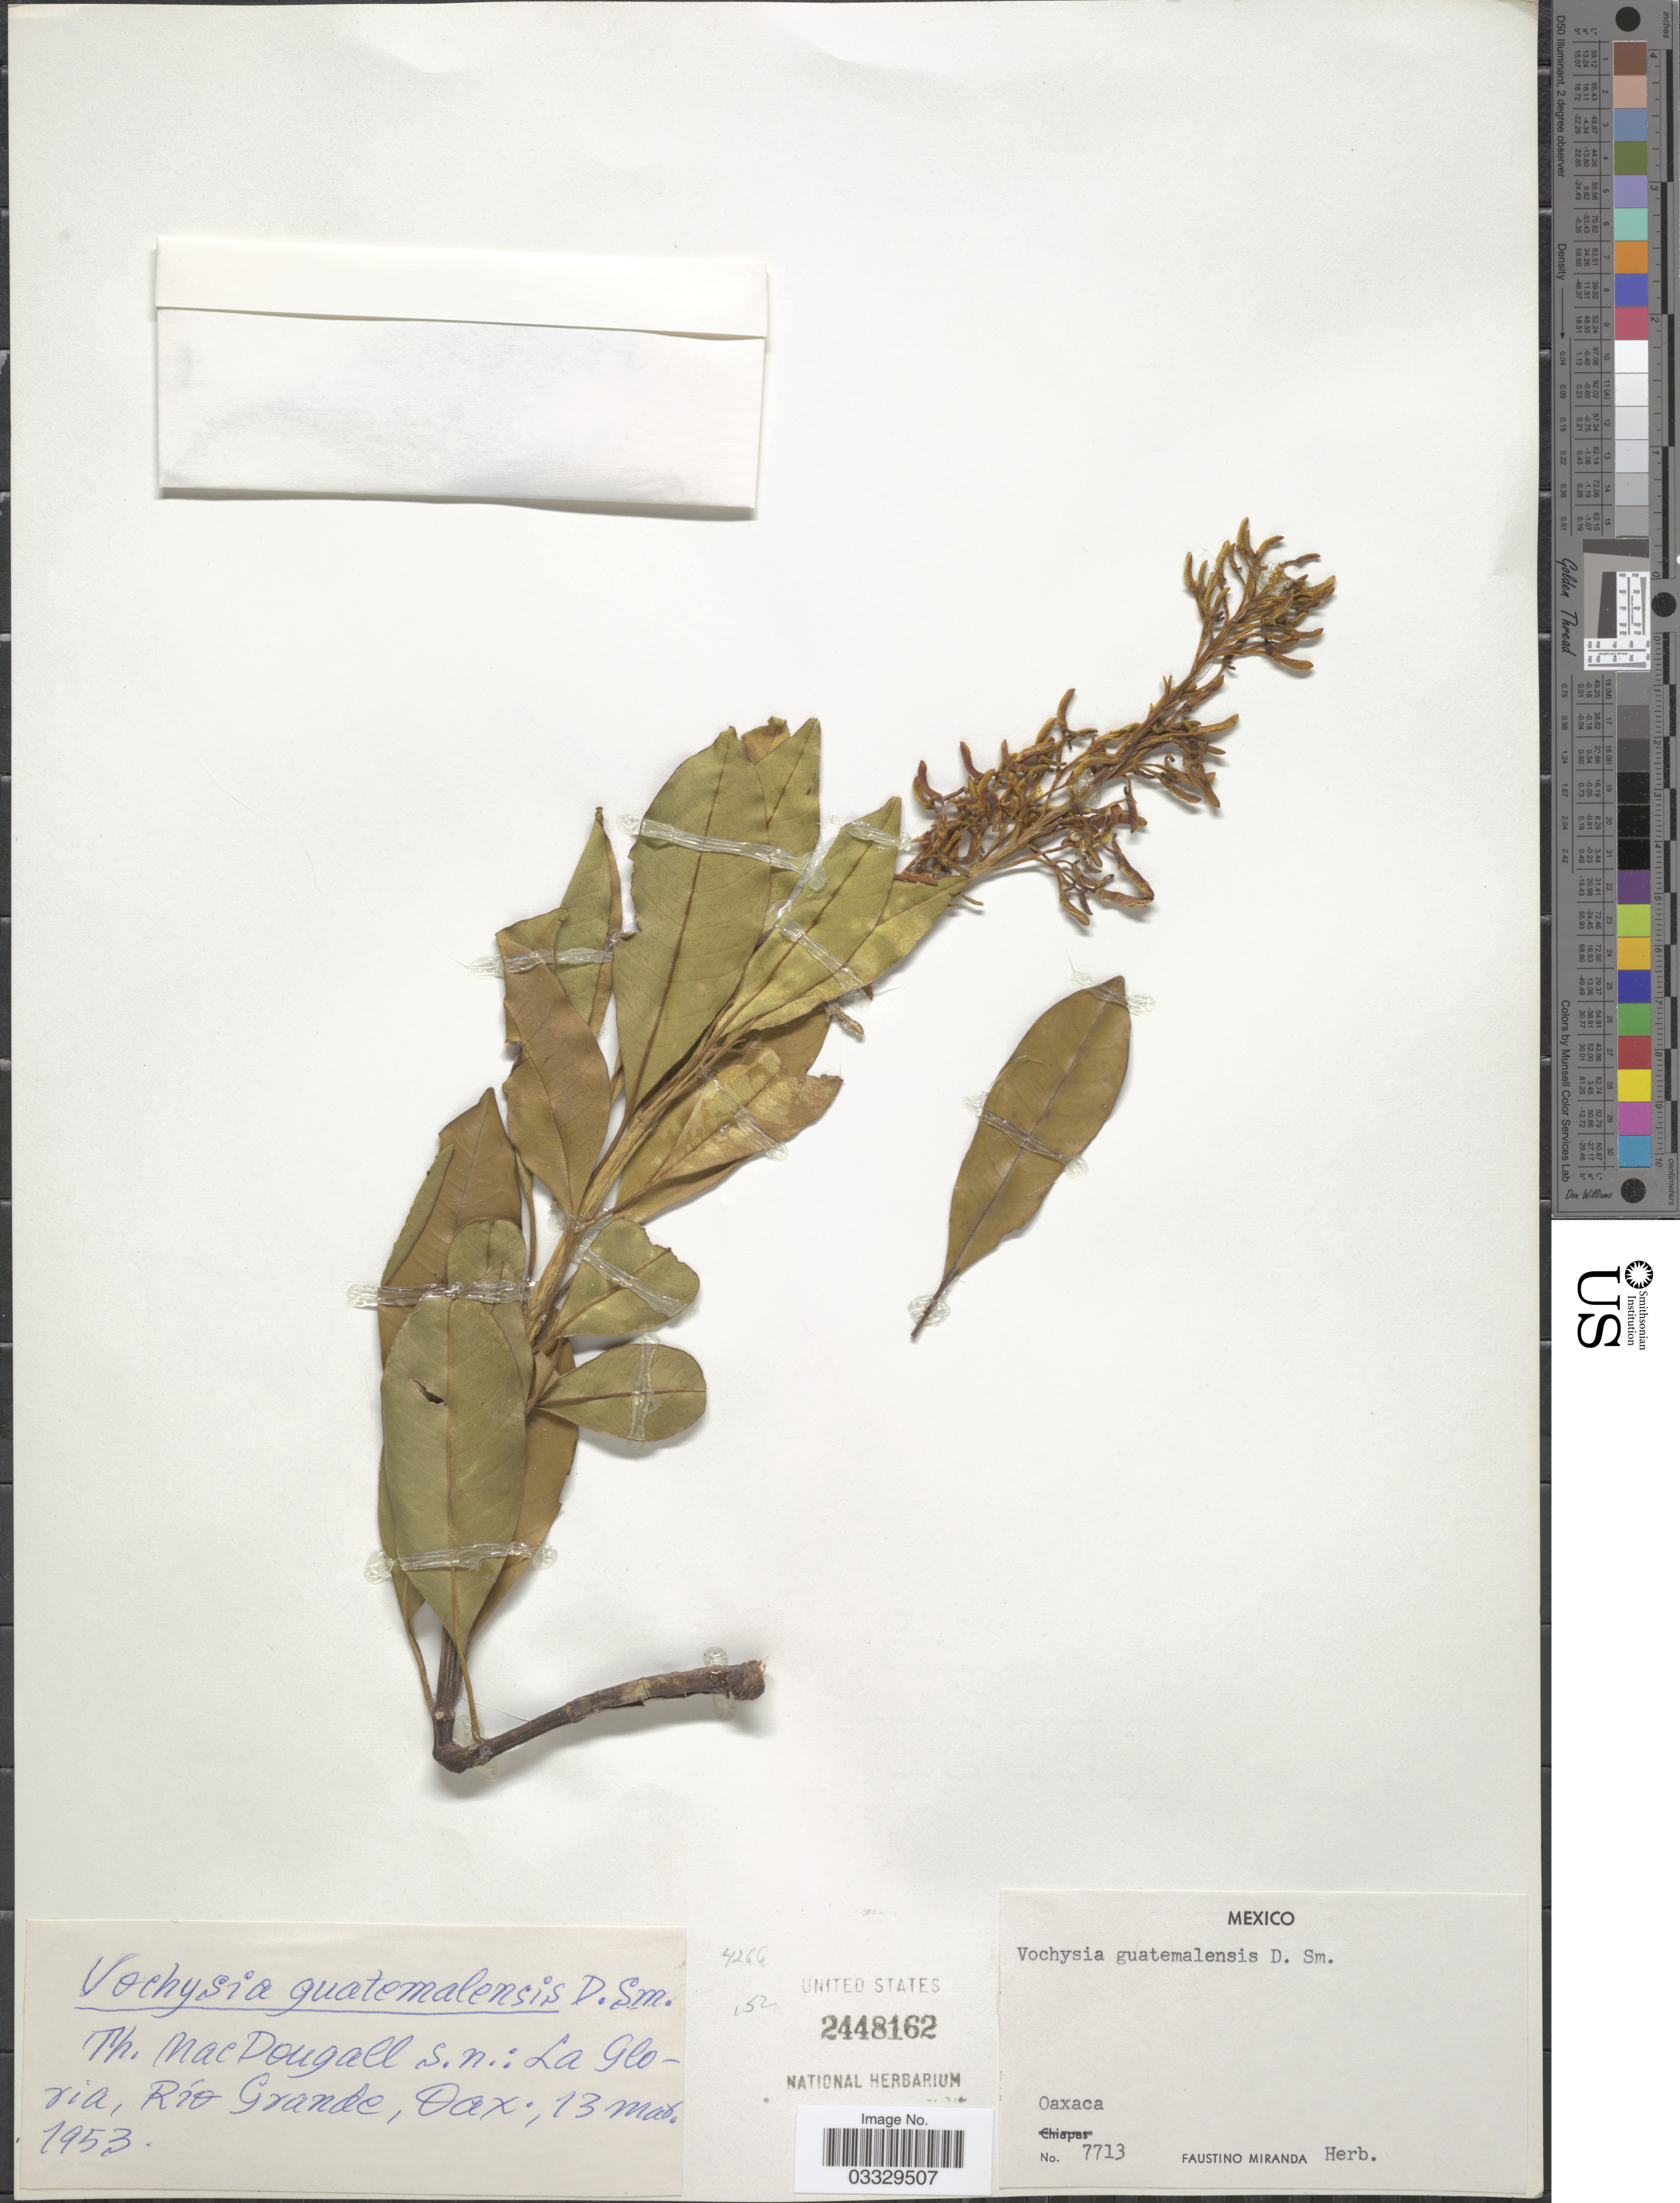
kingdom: Plantae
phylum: Tracheophyta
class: Magnoliopsida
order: Myrtales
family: Vochysiaceae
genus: Vochysia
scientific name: Vochysia guatemalensis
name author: Donn. Sm.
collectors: O. Enriquez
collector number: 7713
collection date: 1953-03-13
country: Mexico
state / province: Oaxaca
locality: Th. MacDougall: La Gloria, Río Grande.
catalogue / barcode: US 2448162